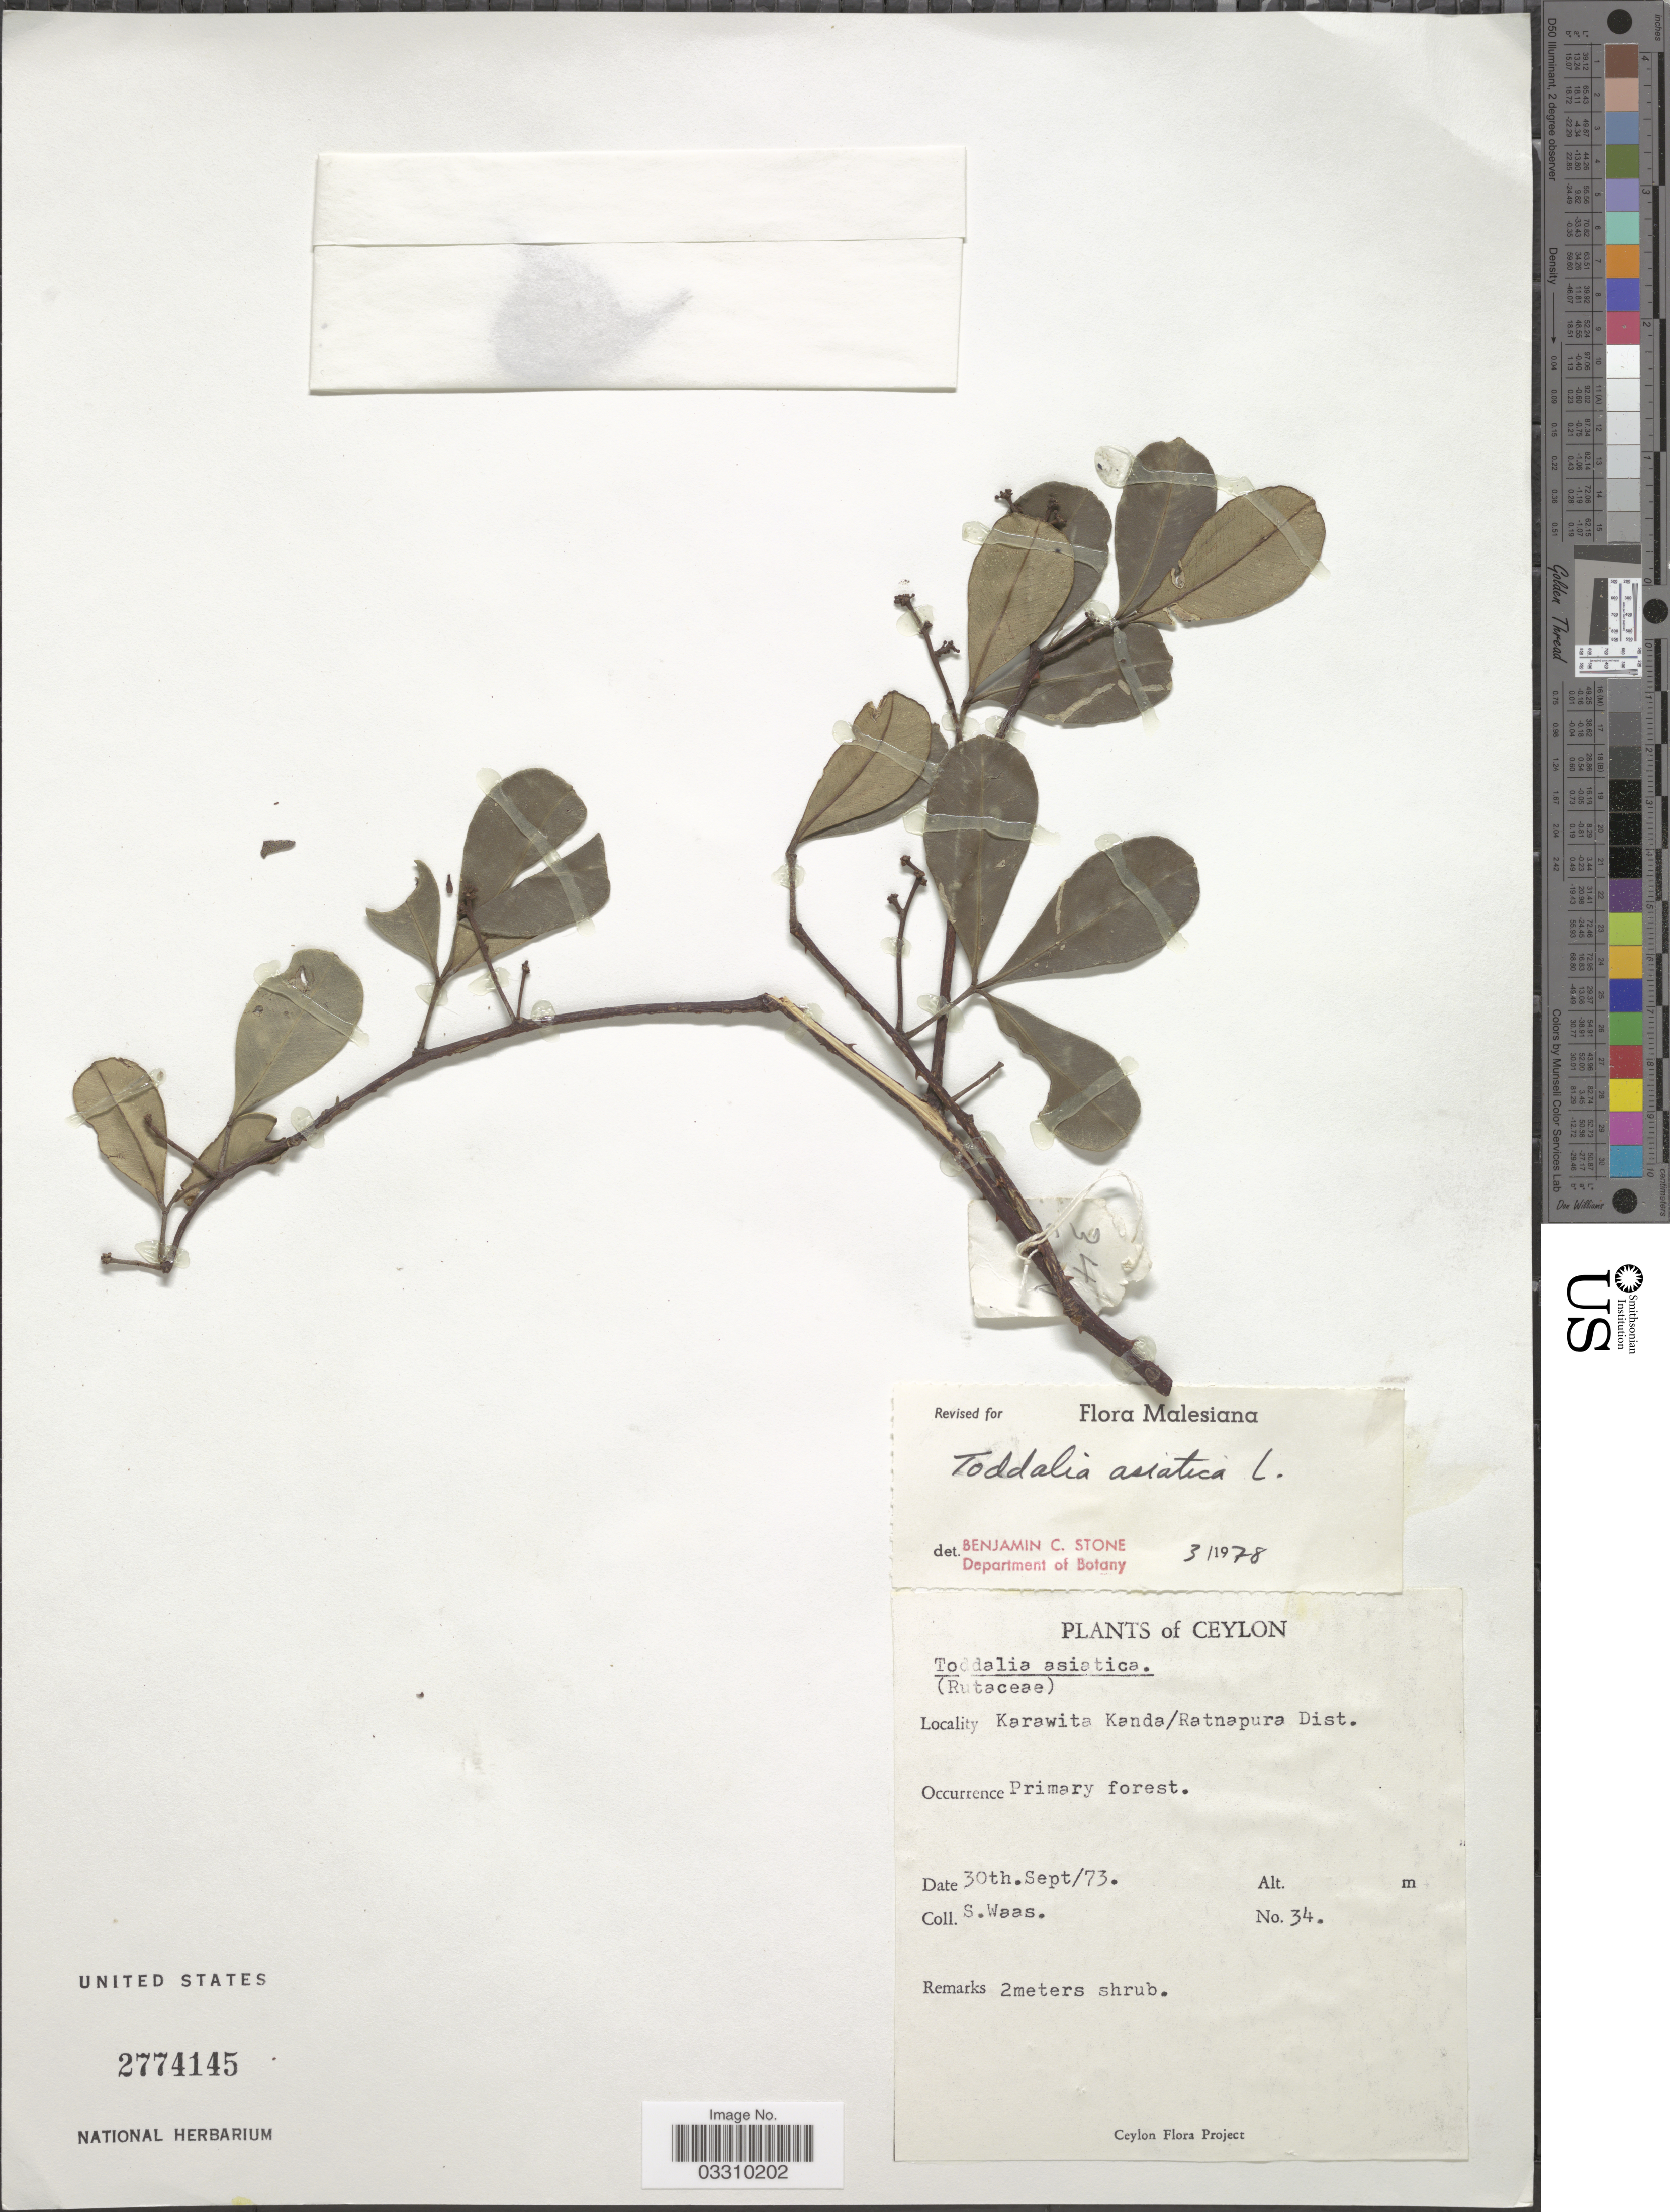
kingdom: Plantae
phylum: Tracheophyta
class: Magnoliopsida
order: Sapindales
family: Rutaceae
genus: Zanthoxylum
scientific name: Zanthoxylum asiaticum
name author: (L.) Appelhans et al.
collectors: S. Waas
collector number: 34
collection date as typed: Transcribed d/m/y: 30/9/73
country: Sri Lanka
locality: Ceylon. Karawita Kanda/ Ratnapura Dist.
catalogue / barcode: US 2774145